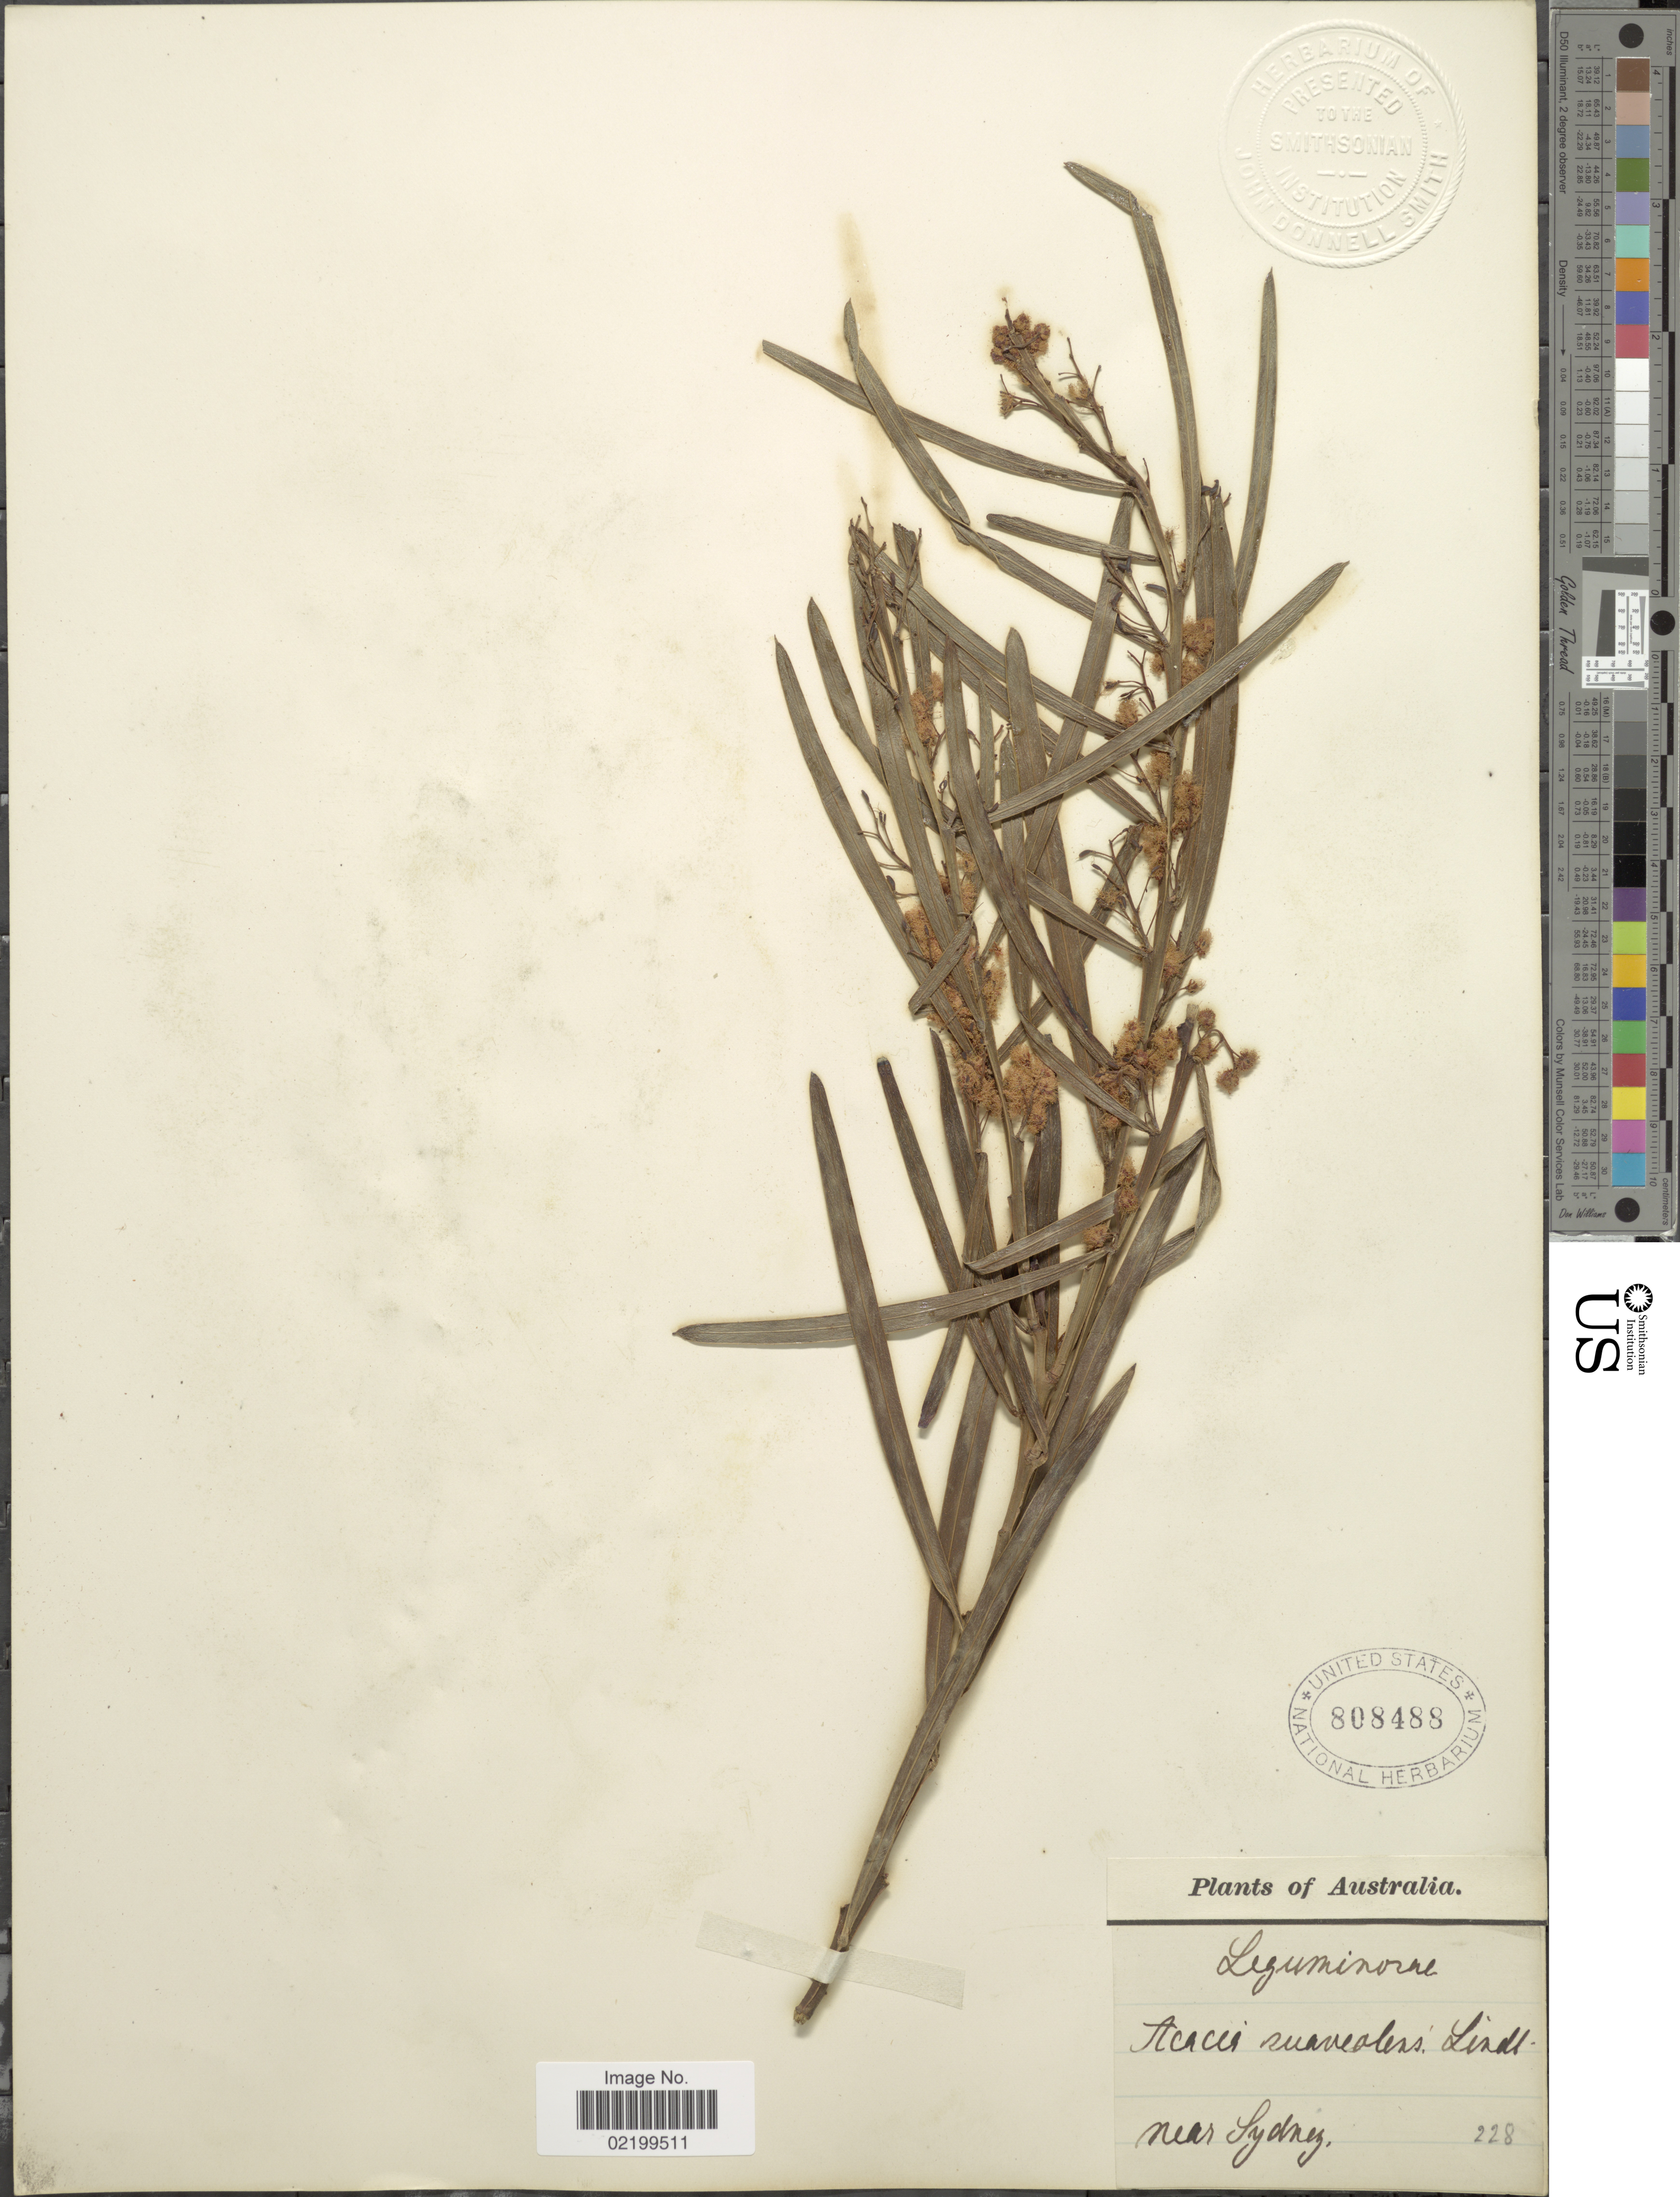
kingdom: Plantae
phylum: Tracheophyta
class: Magnoliopsida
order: Fabales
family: Fabaceae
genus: Acacia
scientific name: Acacia suaveolens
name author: (Sm.) Willd.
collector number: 28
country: Australia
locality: Near Sydney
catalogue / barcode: US 808488